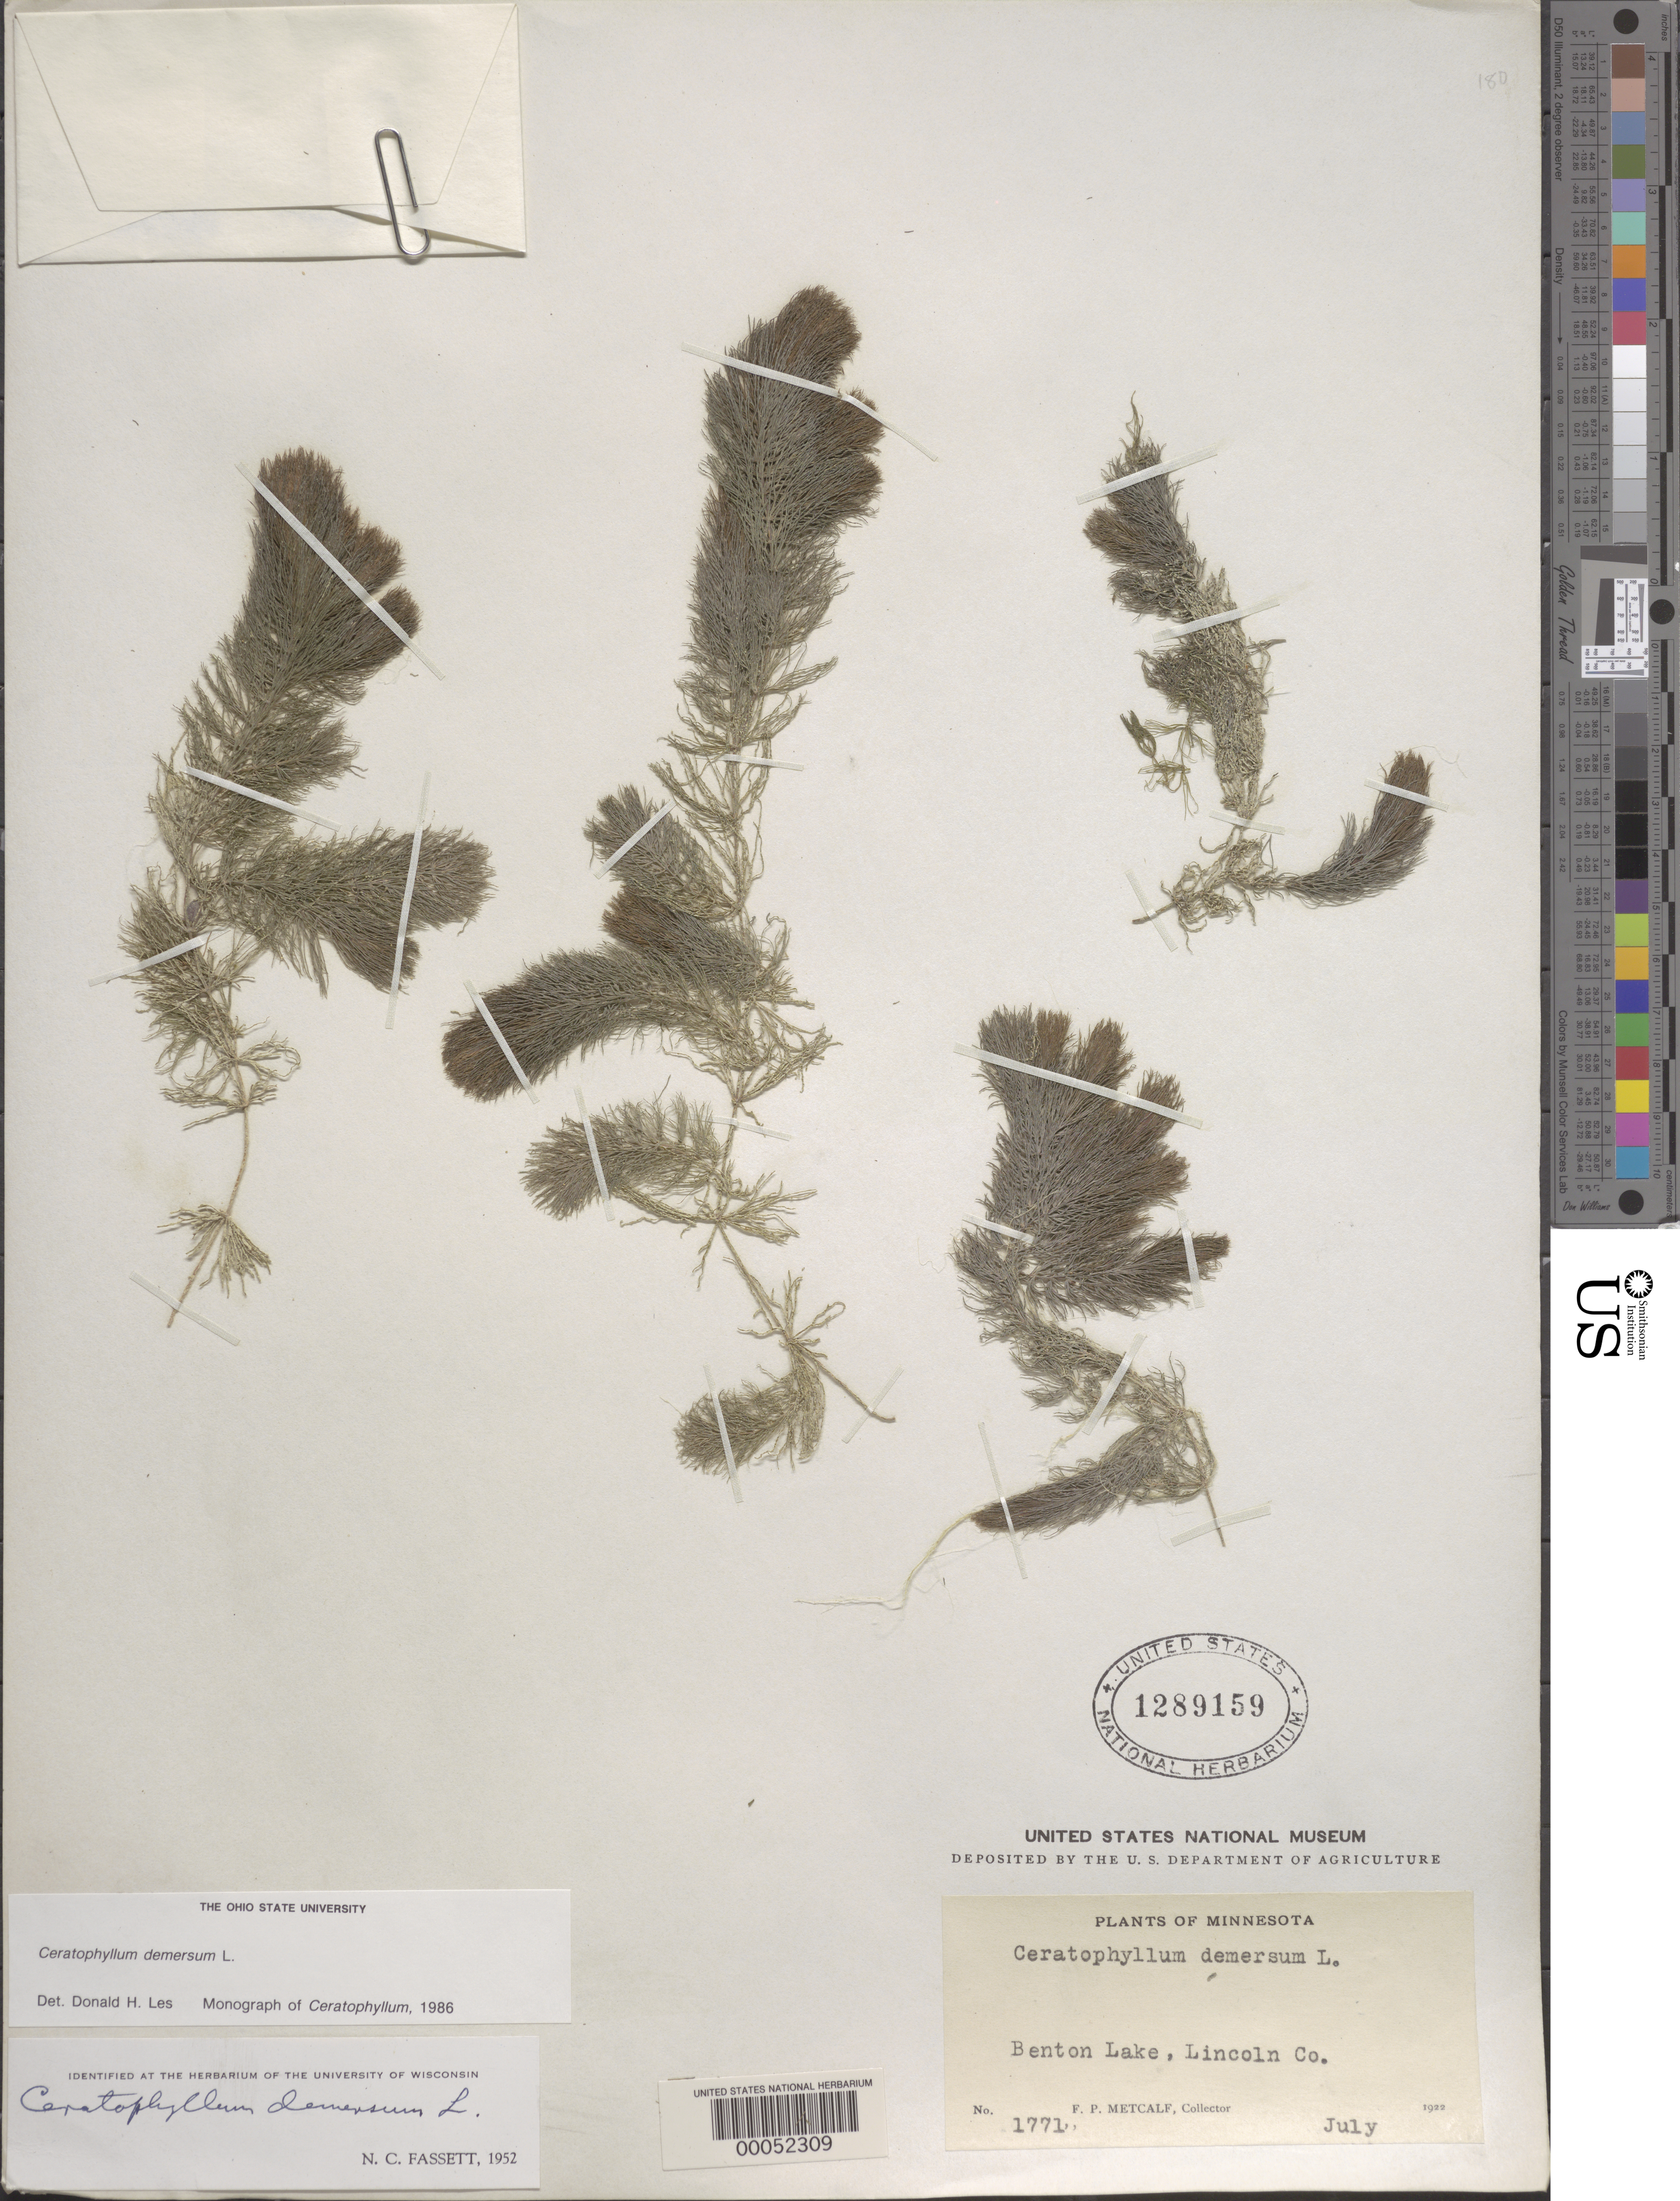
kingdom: Plantae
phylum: Tracheophyta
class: Magnoliopsida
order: Ceratophyllales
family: Ceratophyllaceae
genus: Ceratophyllum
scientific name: Ceratophyllum demersum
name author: L.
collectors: F. P. Metcalf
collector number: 1771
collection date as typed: Jul 1922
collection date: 1922-07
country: United States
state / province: Minnesota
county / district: Lincoln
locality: Benton lake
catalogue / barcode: US 1289159